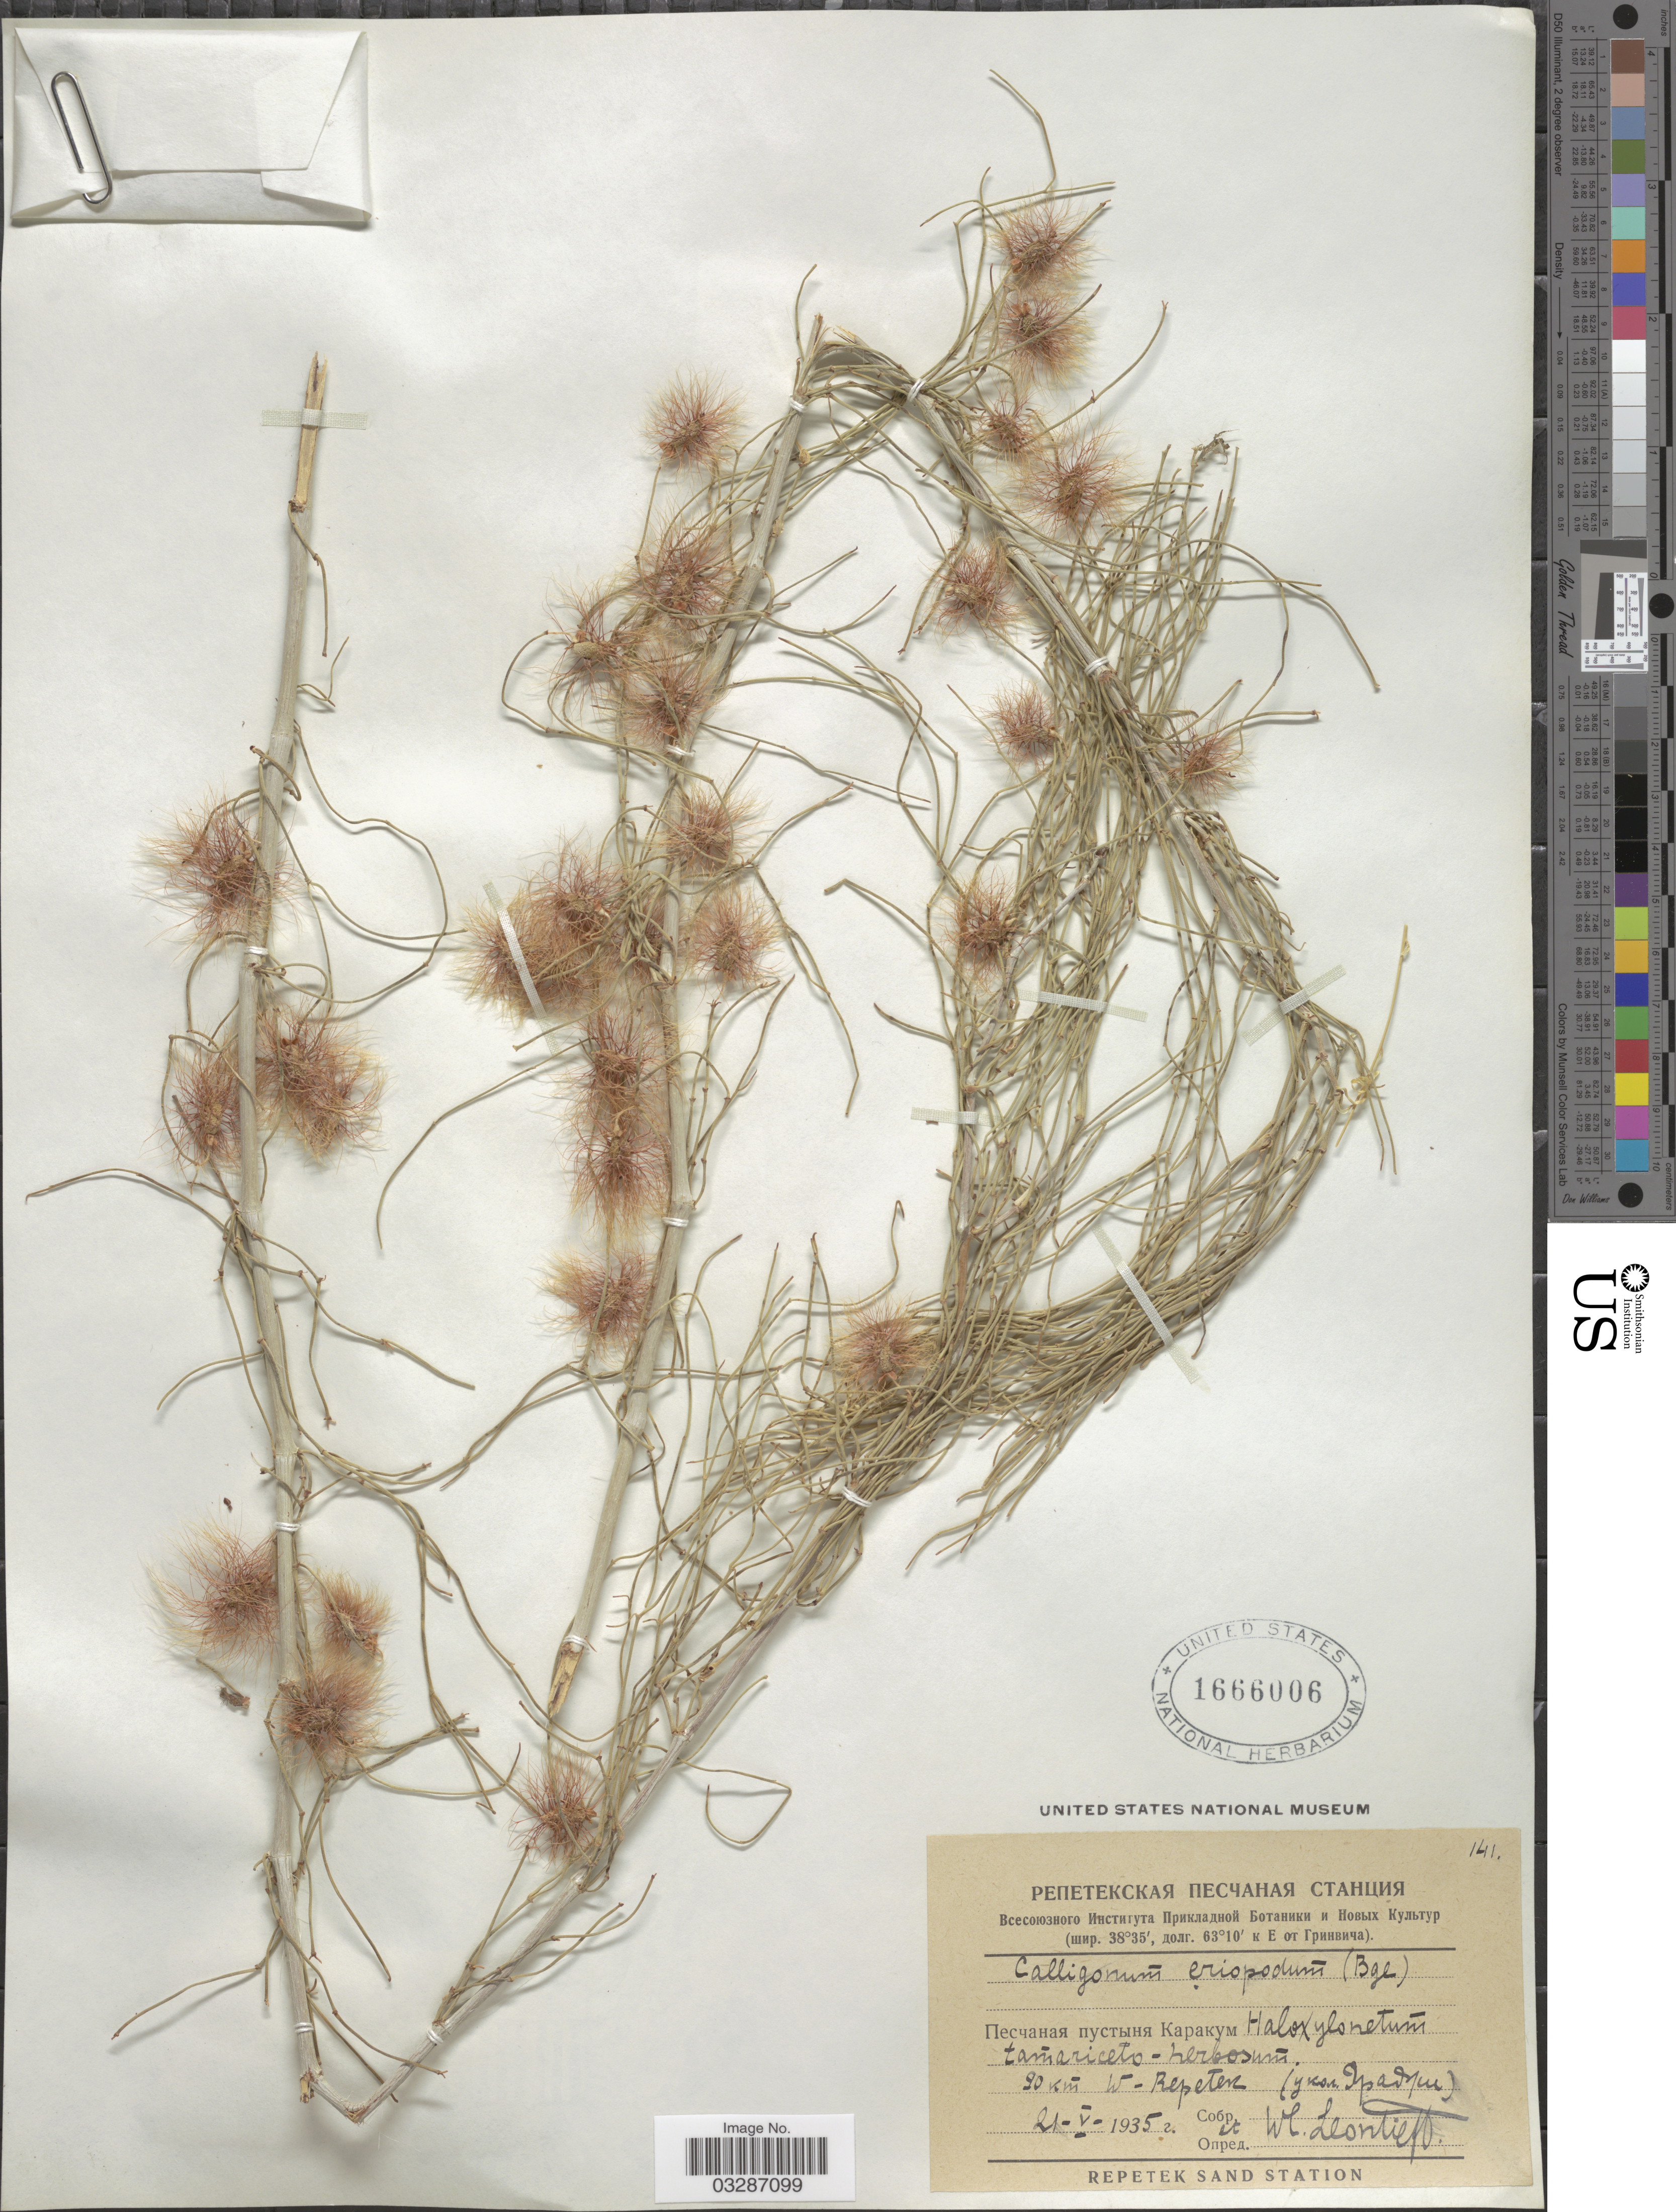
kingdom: Plantae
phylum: Tracheophyta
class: Magnoliopsida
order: Caryophyllales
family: Polygonaceae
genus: Calligonum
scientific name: Calligonum eriopodum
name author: Bunge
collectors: W. Leontieft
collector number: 141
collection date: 1935-05-21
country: Turkmenistan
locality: Karakum Desert, 90 km W of Station Repetek.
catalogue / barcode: US 1666006